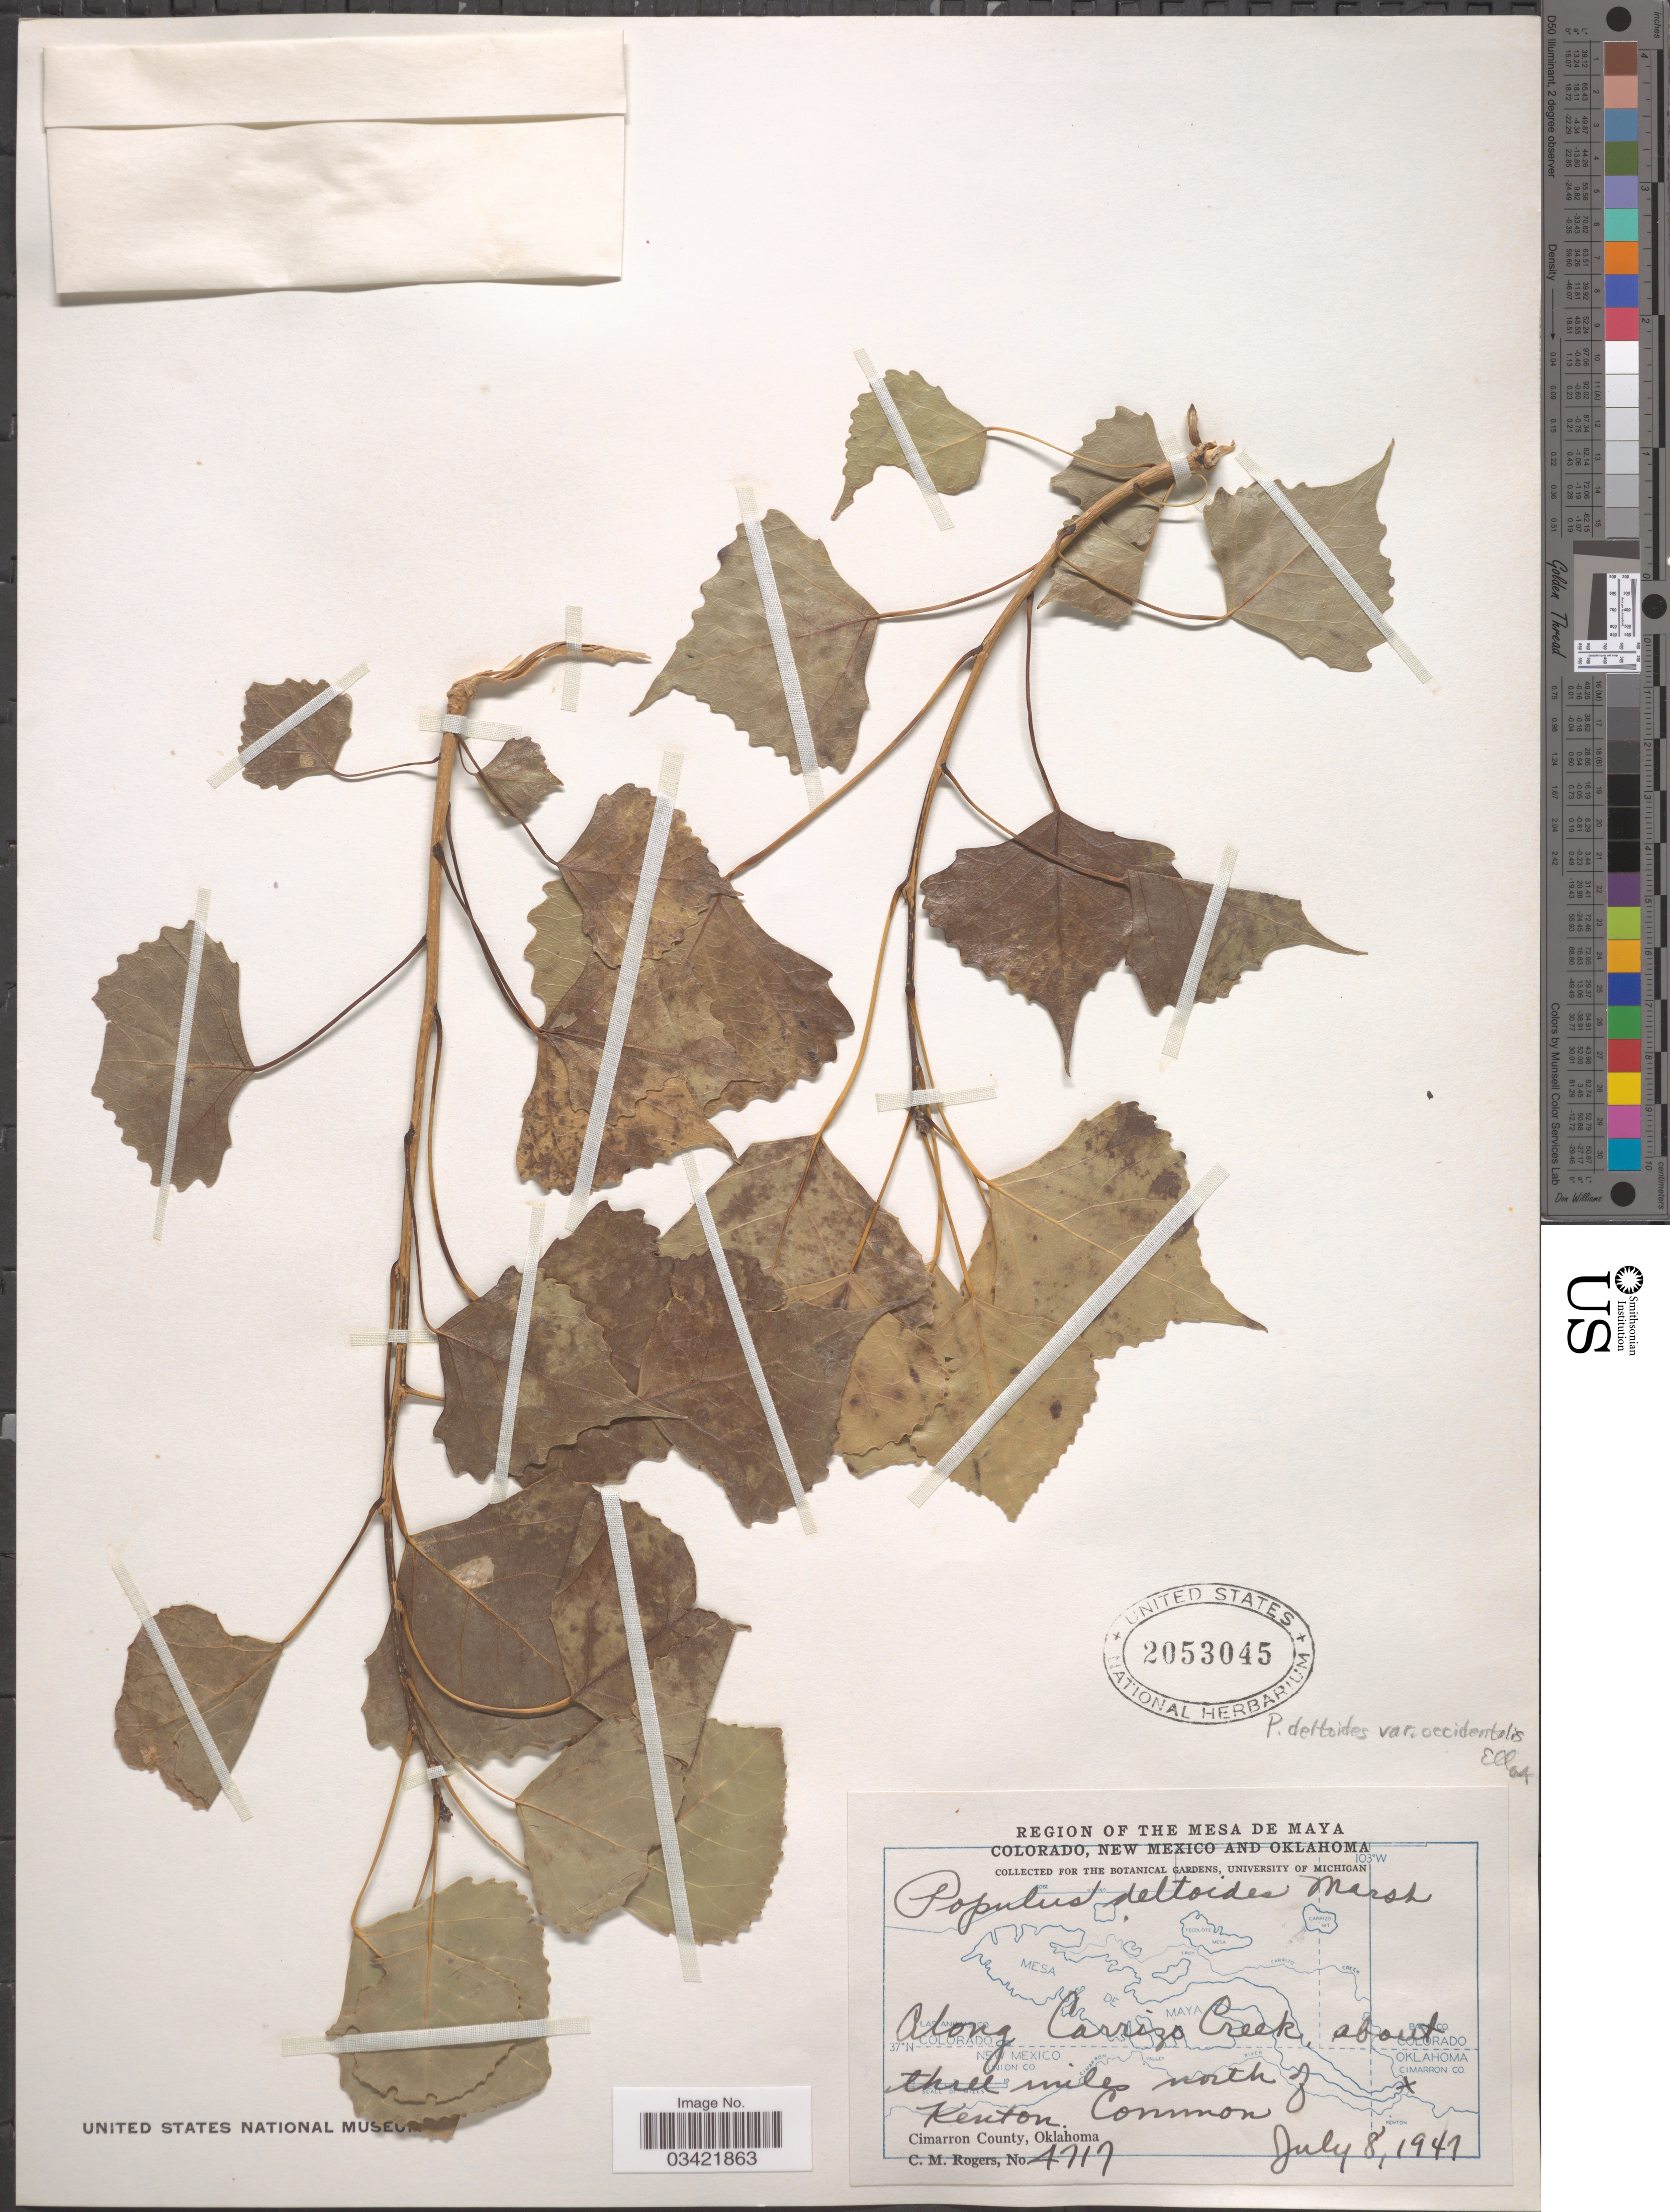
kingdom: Plantae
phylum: Tracheophyta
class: Magnoliopsida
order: Malpighiales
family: Salicaceae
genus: Populus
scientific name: Populus deltoides subsp. monilifera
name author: (Aiton) Eckenw.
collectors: C. M. Rogers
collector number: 4717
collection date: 1947-07-08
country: United States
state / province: Oklahoma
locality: Region of The Mesa de Maya. Along Carrizo Creek, about three miles north of Kenton. Cimarron County.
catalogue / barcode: US 2053045